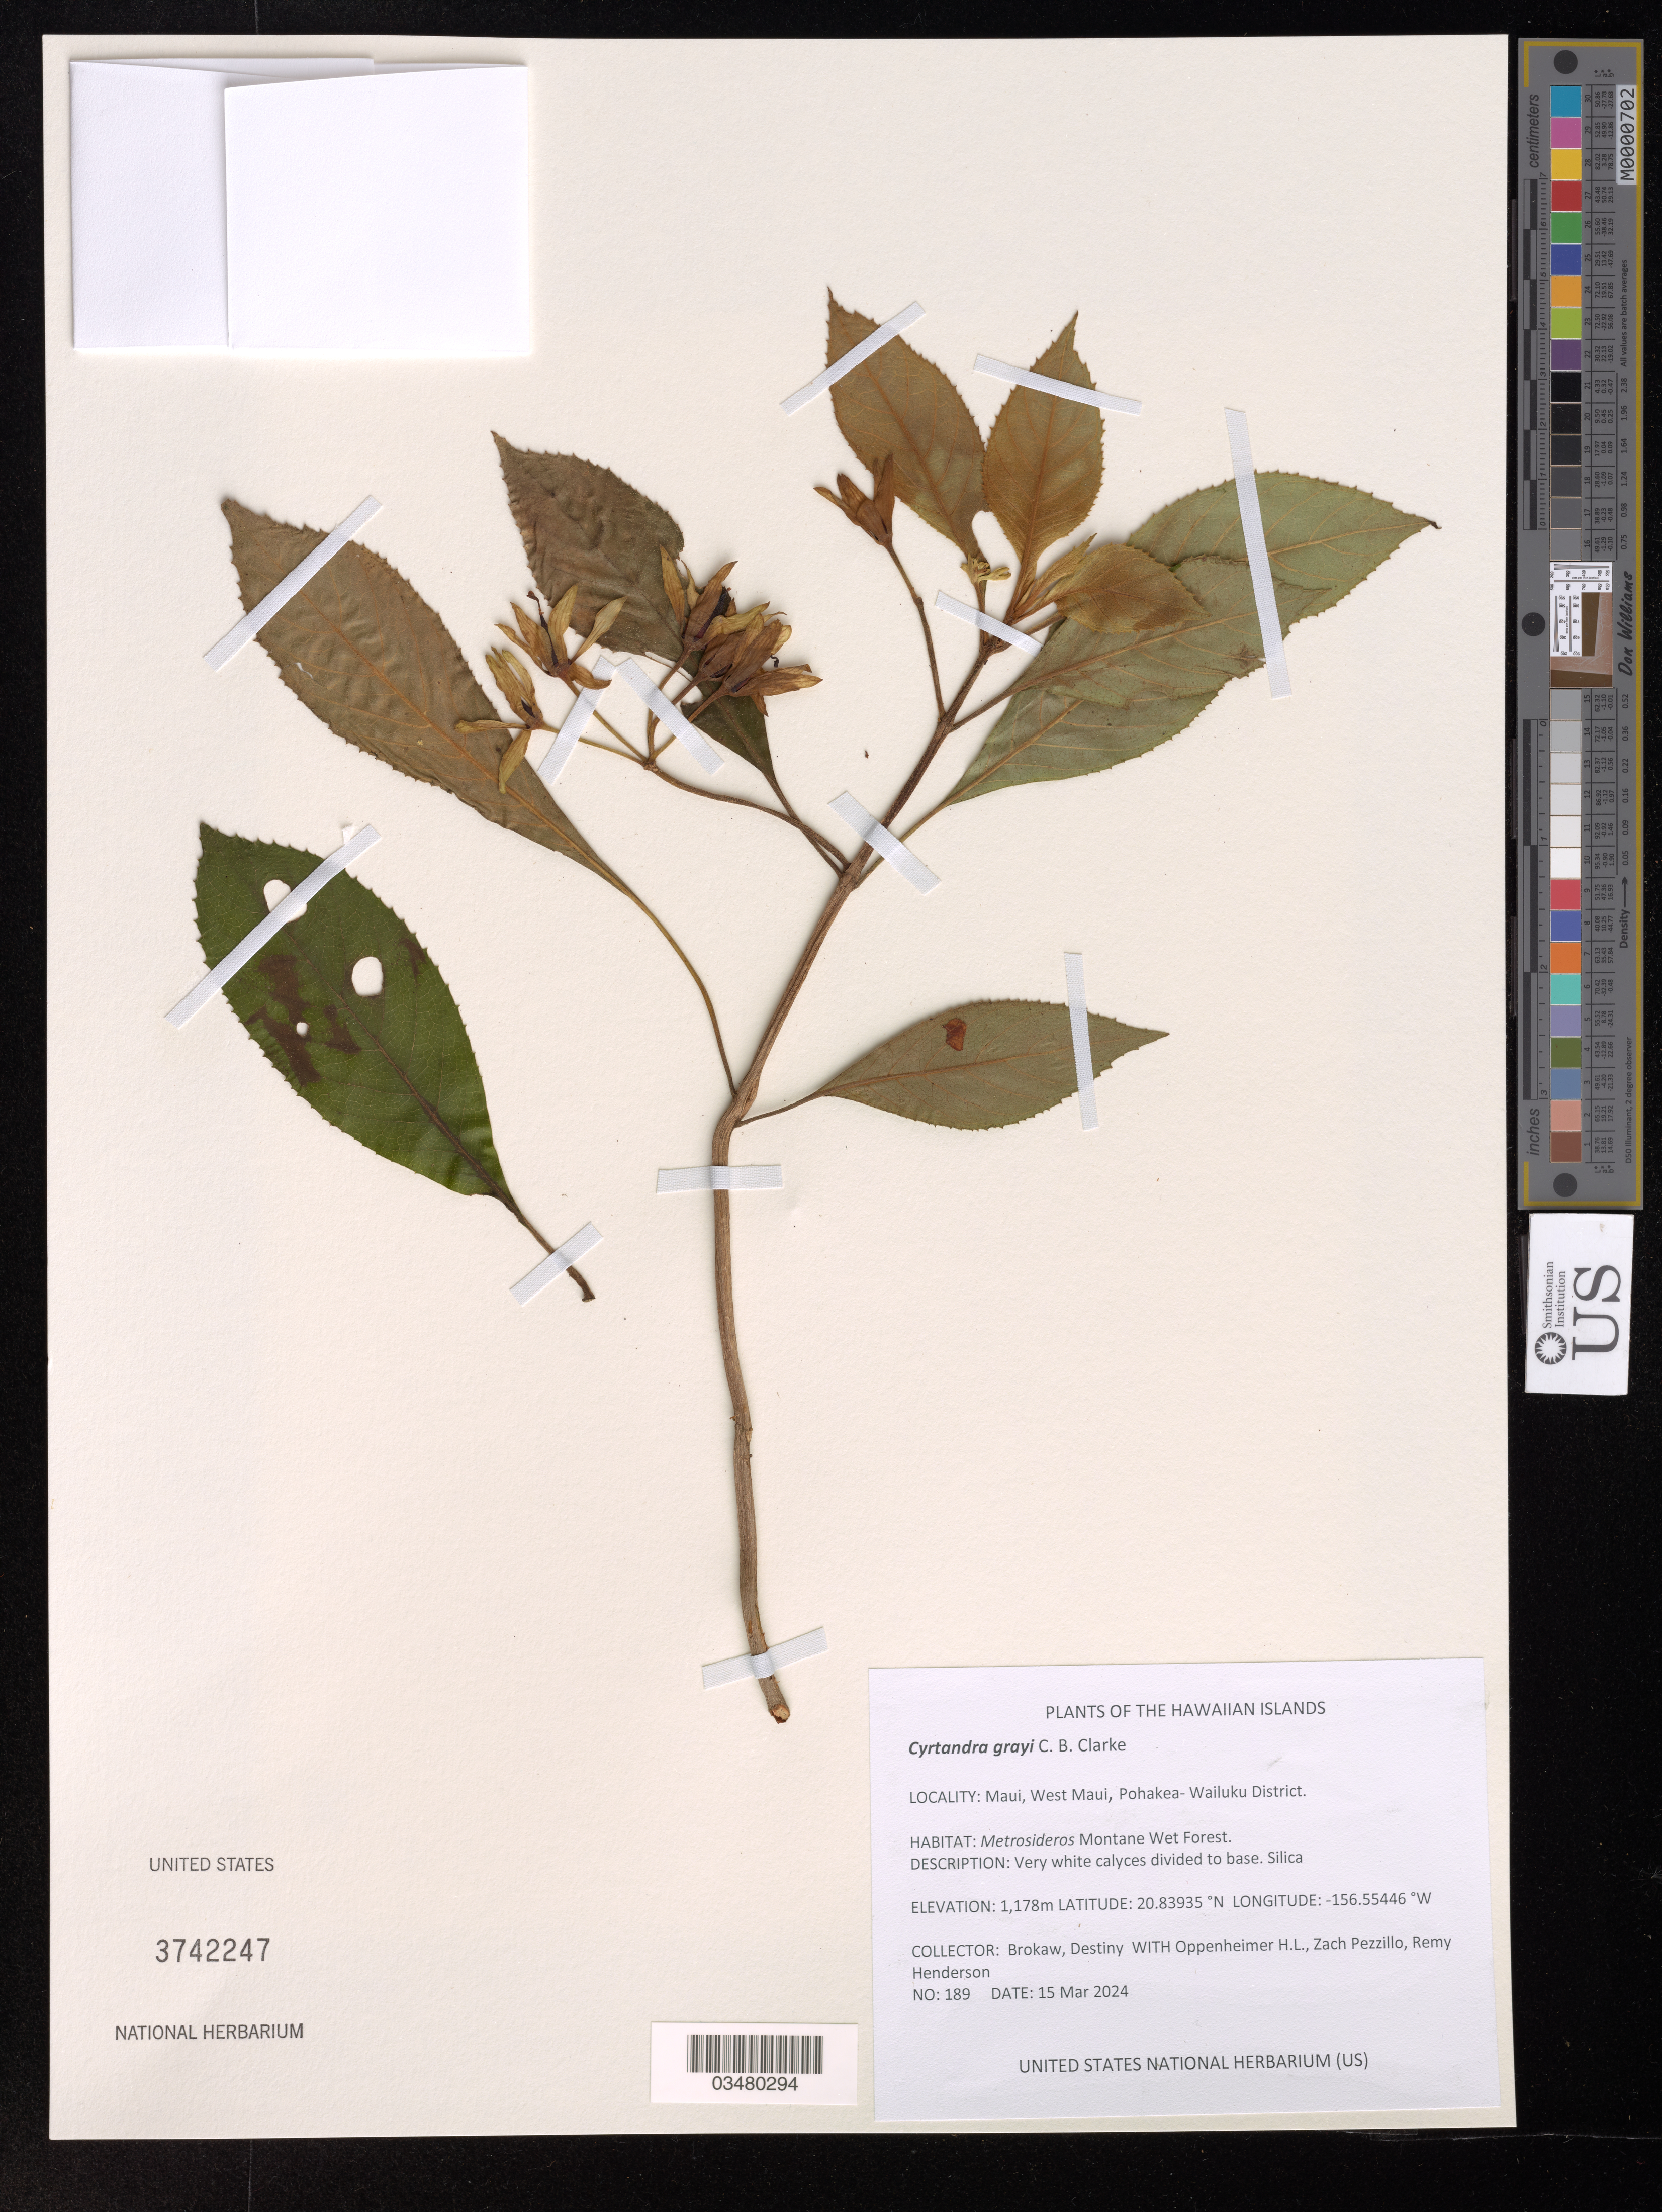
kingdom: Plantae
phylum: Tracheophyta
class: Magnoliopsida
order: Lamiales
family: Gesneriaceae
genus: Cyrtandra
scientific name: Cyrtandra grayi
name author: C.B. Clarke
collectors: H. L. Oppenheimer, Z. Pezzillo & R. Henderson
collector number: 189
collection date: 2024-03-15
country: United States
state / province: Hawaii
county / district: Maui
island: Maui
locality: West Maui, Pohakea-Wailuku District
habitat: Montane wet forest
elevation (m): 1178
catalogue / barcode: US 3742247